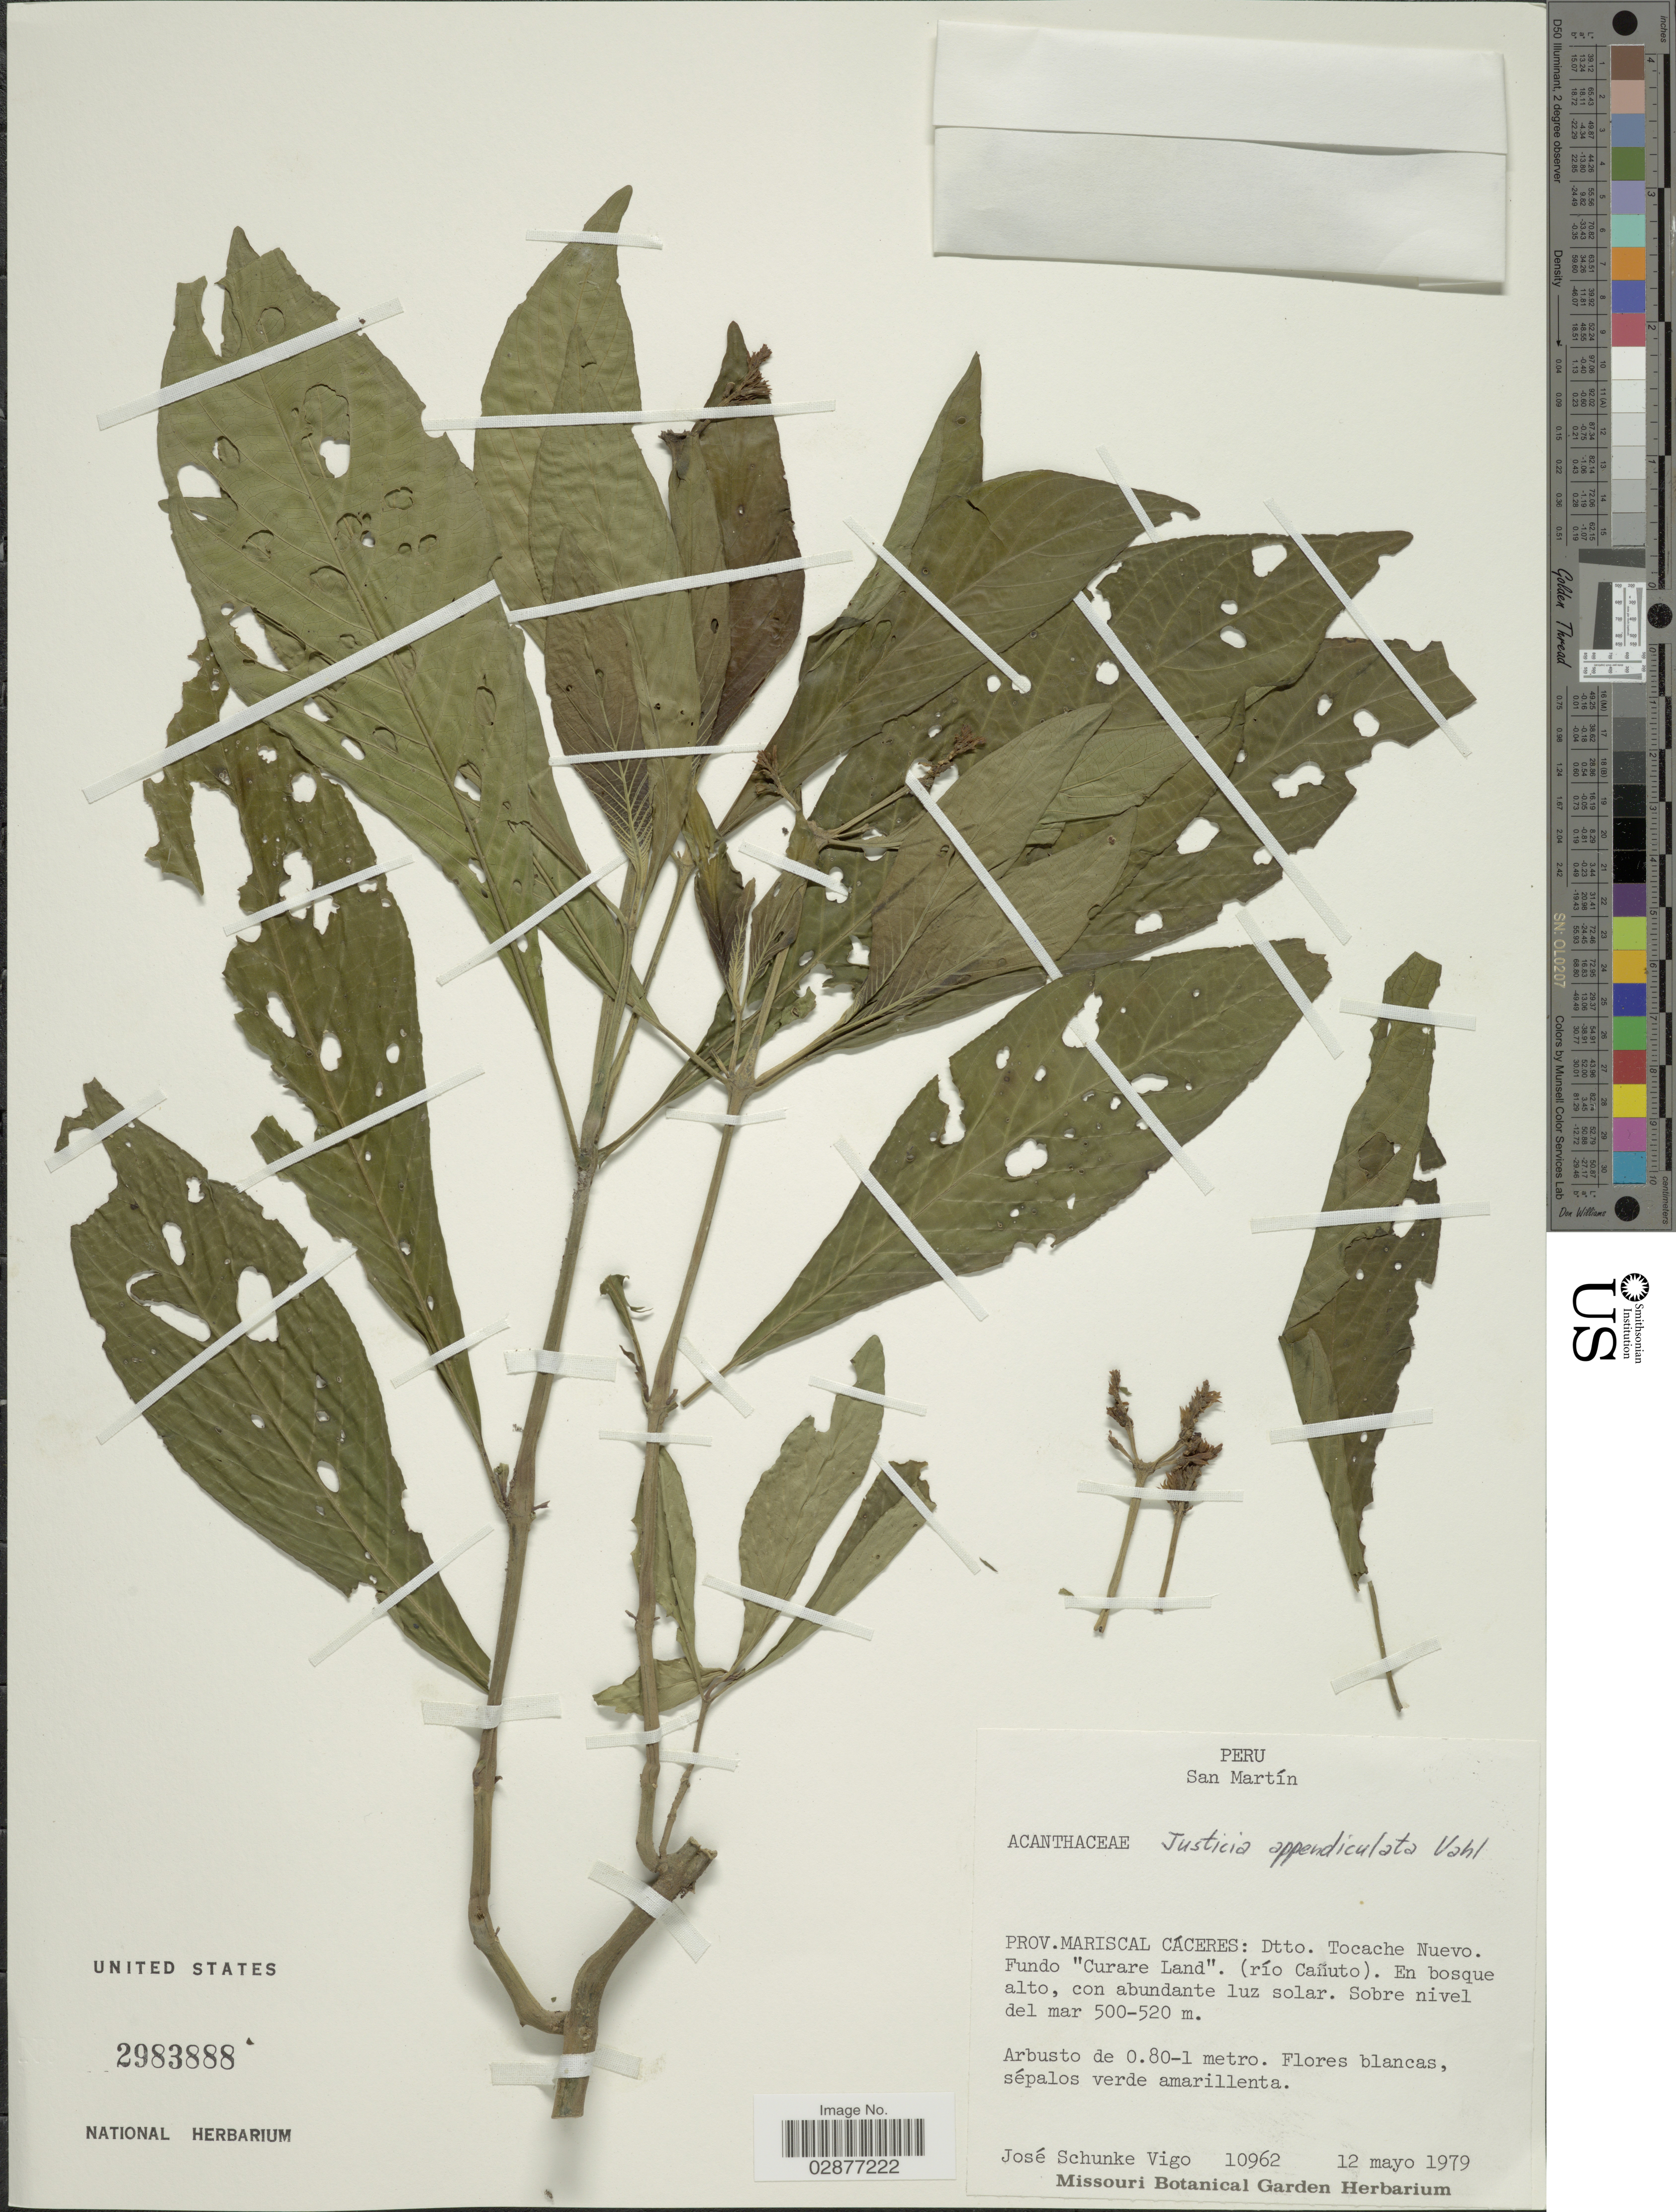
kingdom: Plantae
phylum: Tracheophyta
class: Magnoliopsida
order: Lamiales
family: Acanthaceae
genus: Justicia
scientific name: Justicia appendiculata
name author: (Ruiz & Pav.) Vahl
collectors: J. Schunke Vigo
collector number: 10962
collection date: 1979-05-12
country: Peru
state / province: San Martín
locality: Prov. Mariscal Cáceres: Dtto. Tocache Nuevo. Fundo "Cucare Land". (río Cañuto).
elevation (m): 500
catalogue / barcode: US 2983888